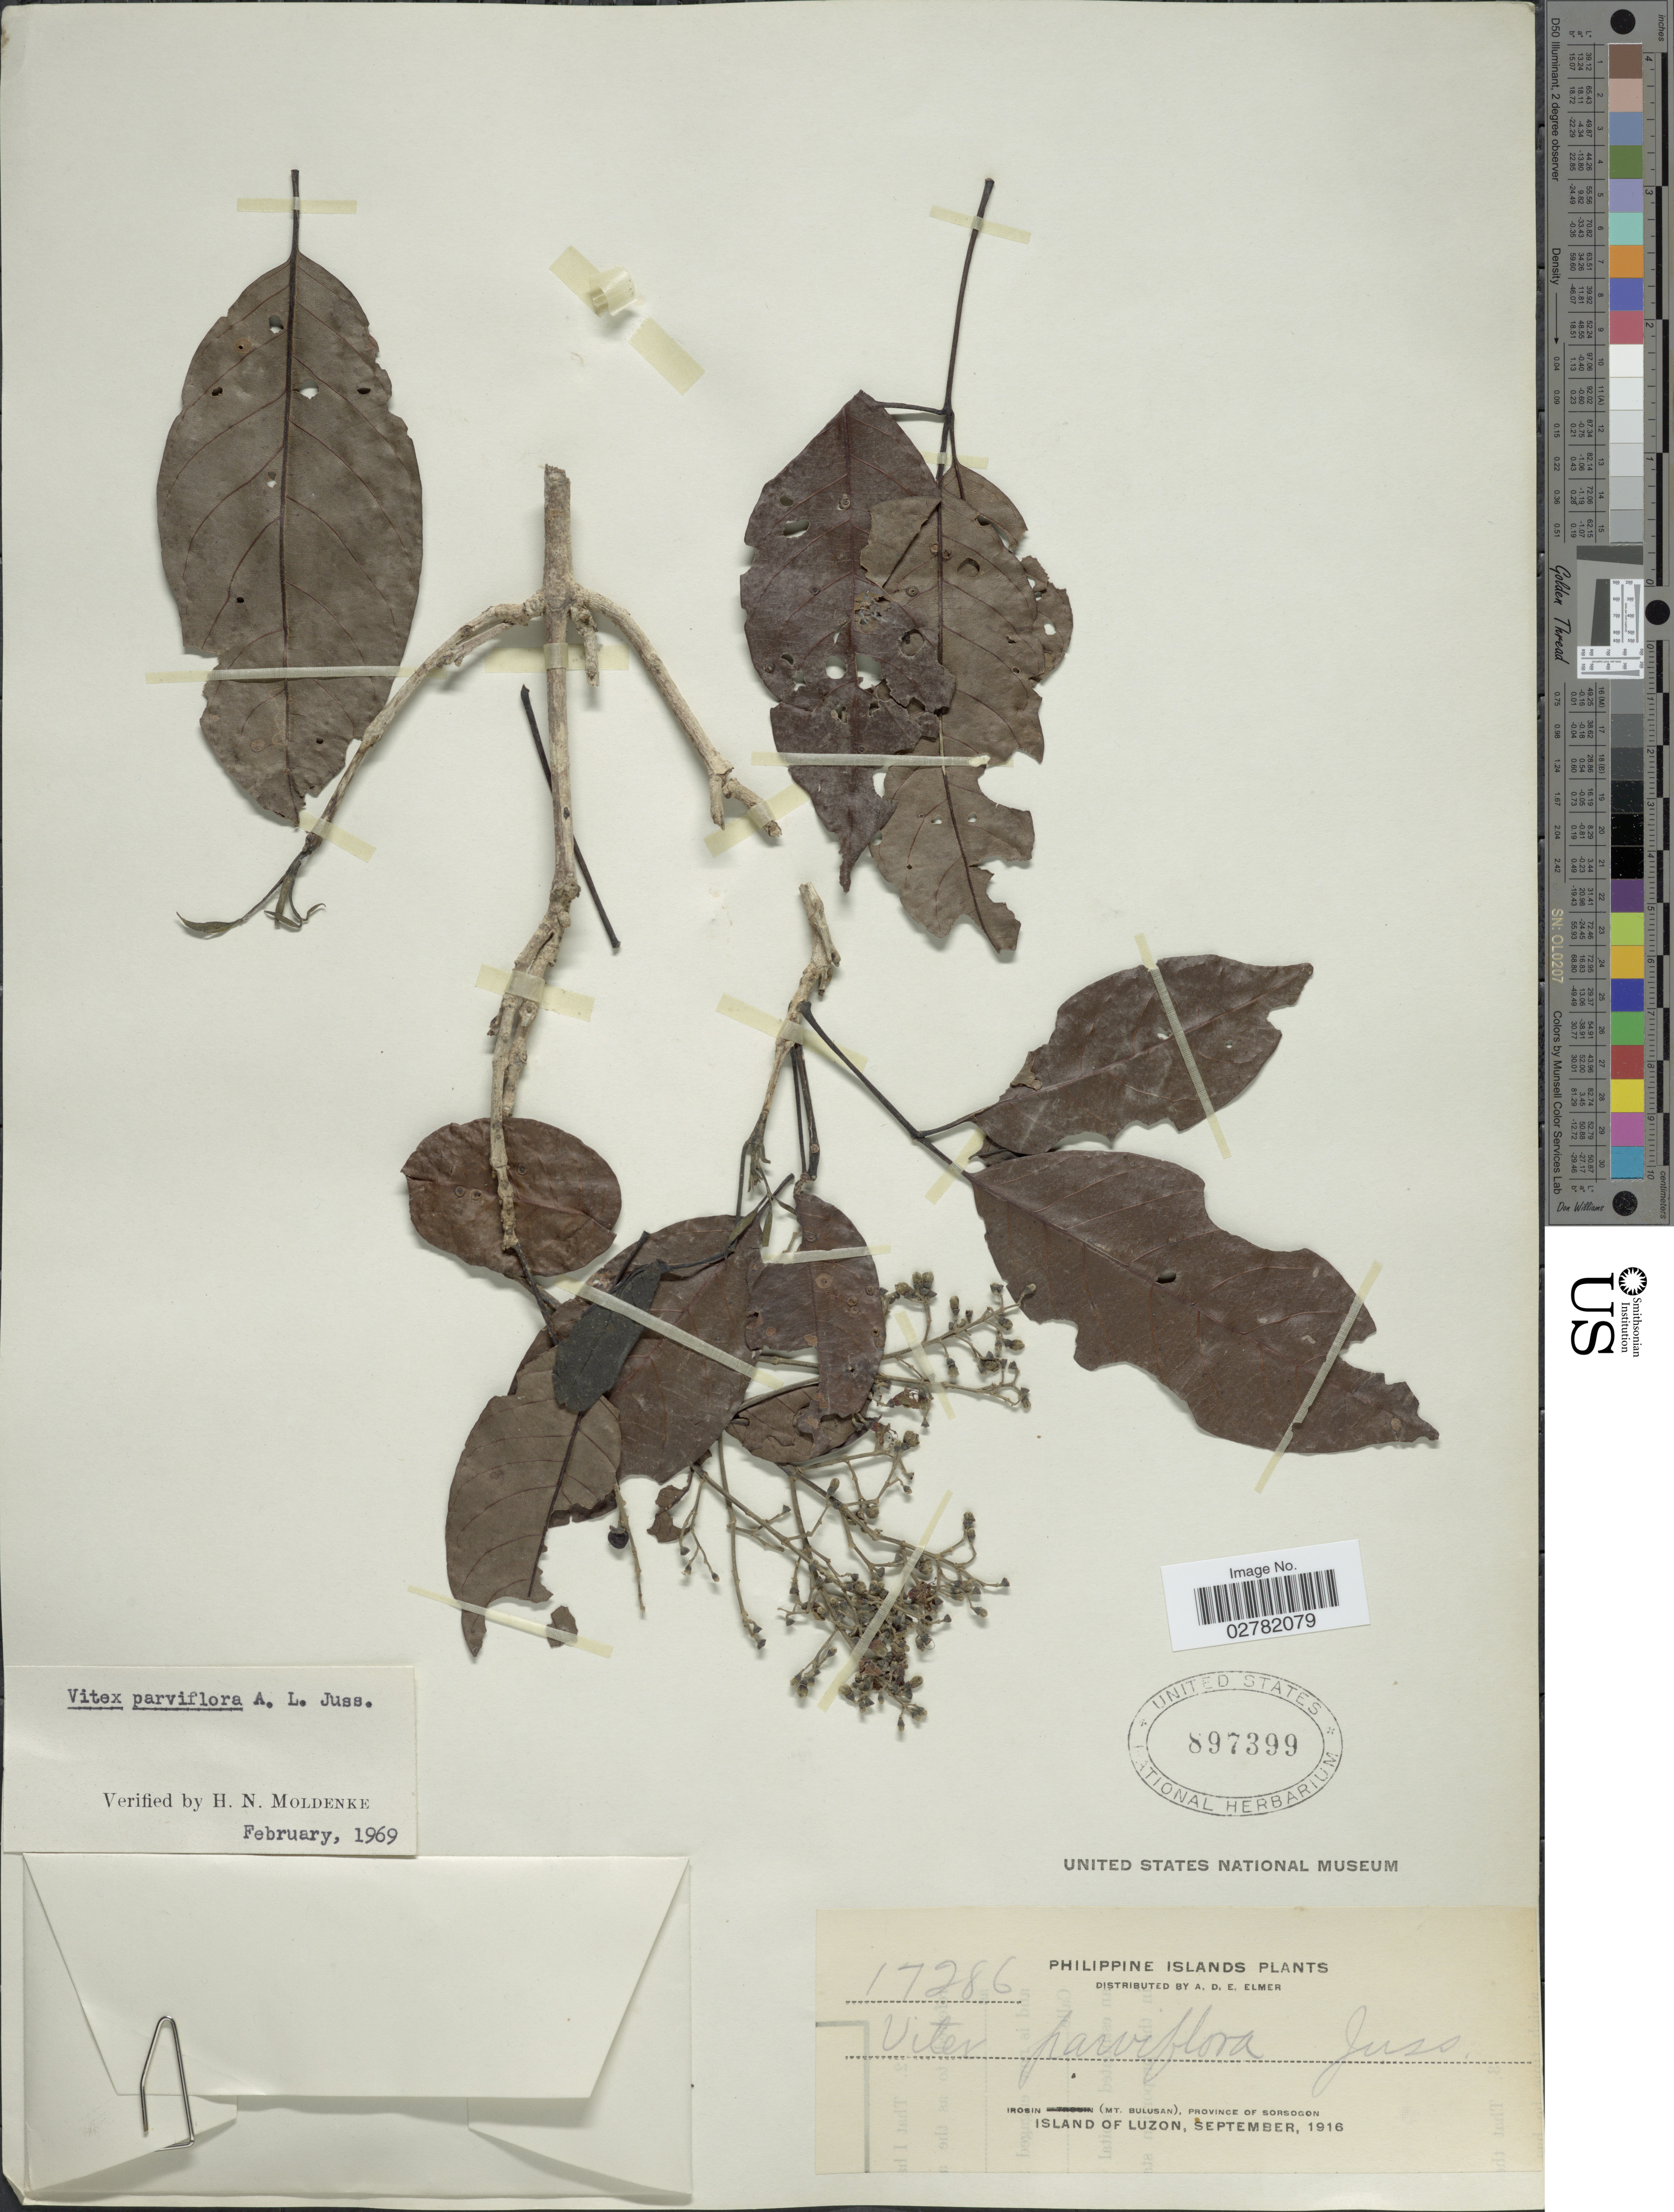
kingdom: Plantae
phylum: Tracheophyta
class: Magnoliopsida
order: Lamiales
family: Lamiaceae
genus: Vitex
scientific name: Vitex parviflora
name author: Juss.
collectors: A. D. E. Elmer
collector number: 17286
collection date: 1916-09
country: Philippines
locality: Philippine Islands. Irosin (Mt. Bulusan), Province of Sorsogon. Island of Luzon.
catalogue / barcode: US 897399